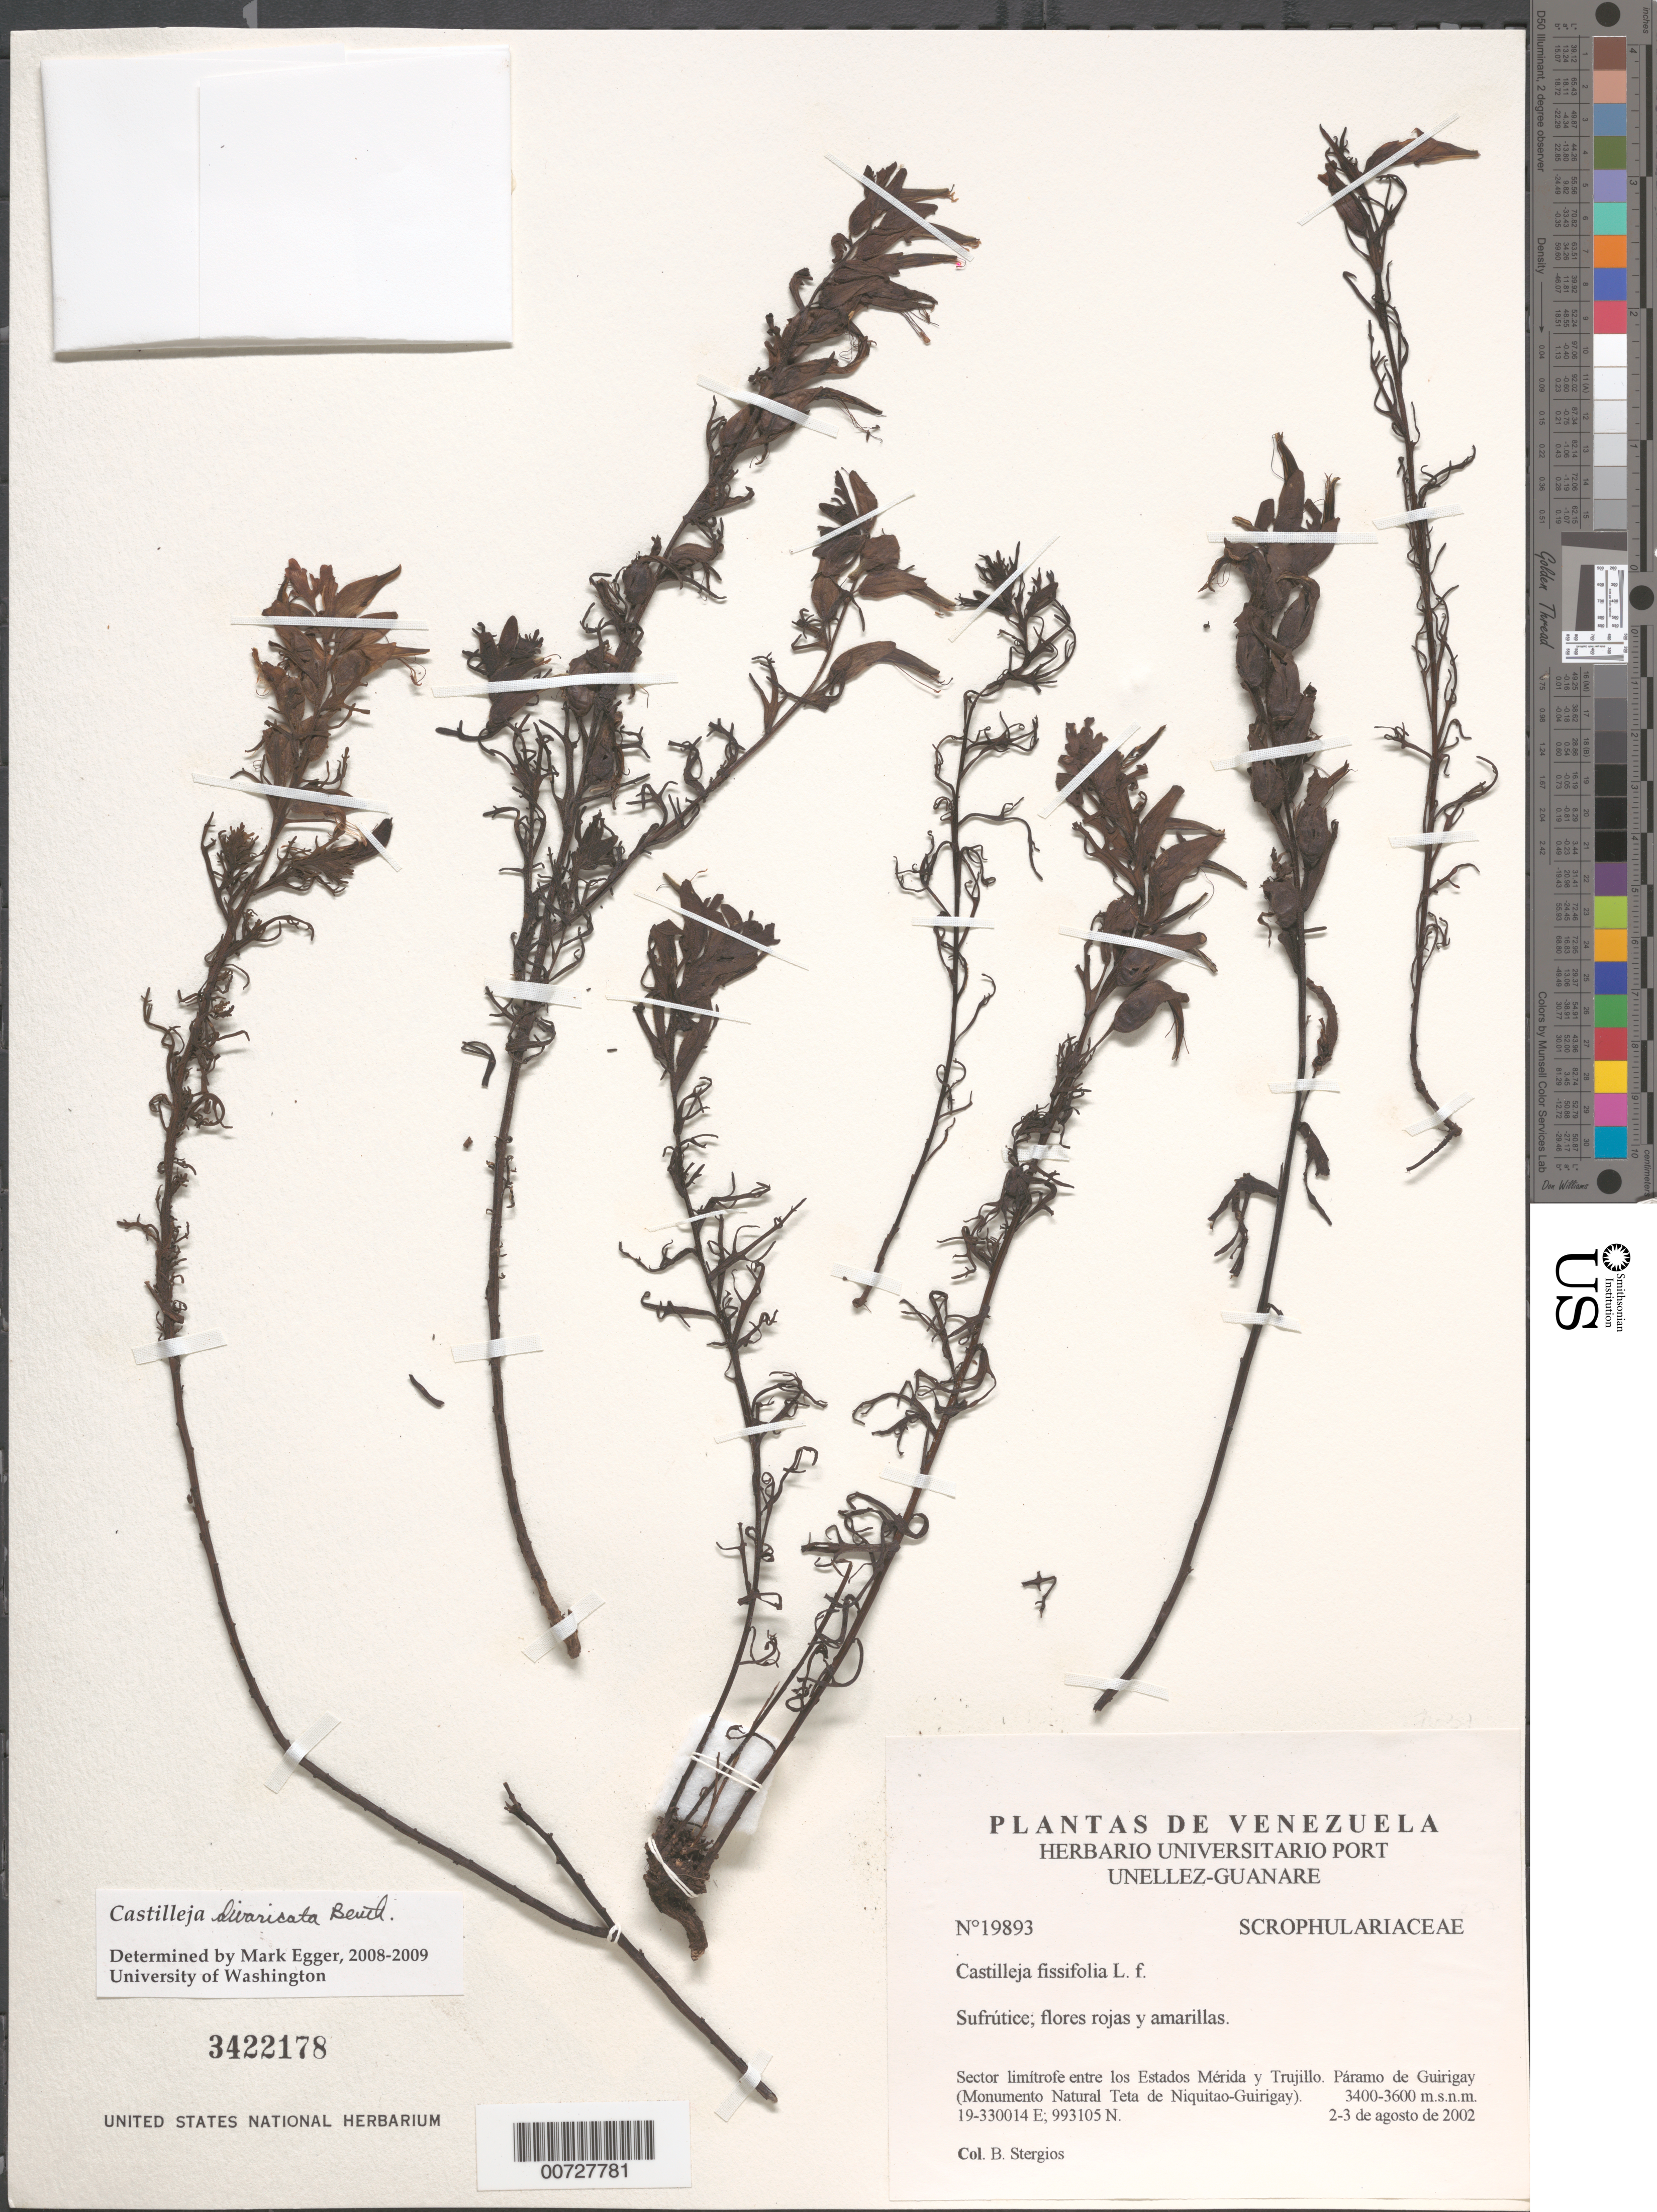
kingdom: Plantae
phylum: Tracheophyta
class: Magnoliopsida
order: Lamiales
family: Orobanchaceae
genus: Castilleja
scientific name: Castilleja divaricata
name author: Benth.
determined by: Egger, M.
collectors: B. G. Stergios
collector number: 19893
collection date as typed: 02 Aug 2002 to 03 Aug 2002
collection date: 2002-08-02/2002-08-03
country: Venezuela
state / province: Trujillo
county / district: Boconó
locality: Páramo de Guirigay (Monumento Natural Teta de Niquitao-Guirigay). Sector limítrofe entre los Estados Mérida y Trujillo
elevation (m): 3400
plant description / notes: PORT, US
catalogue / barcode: US 3422178